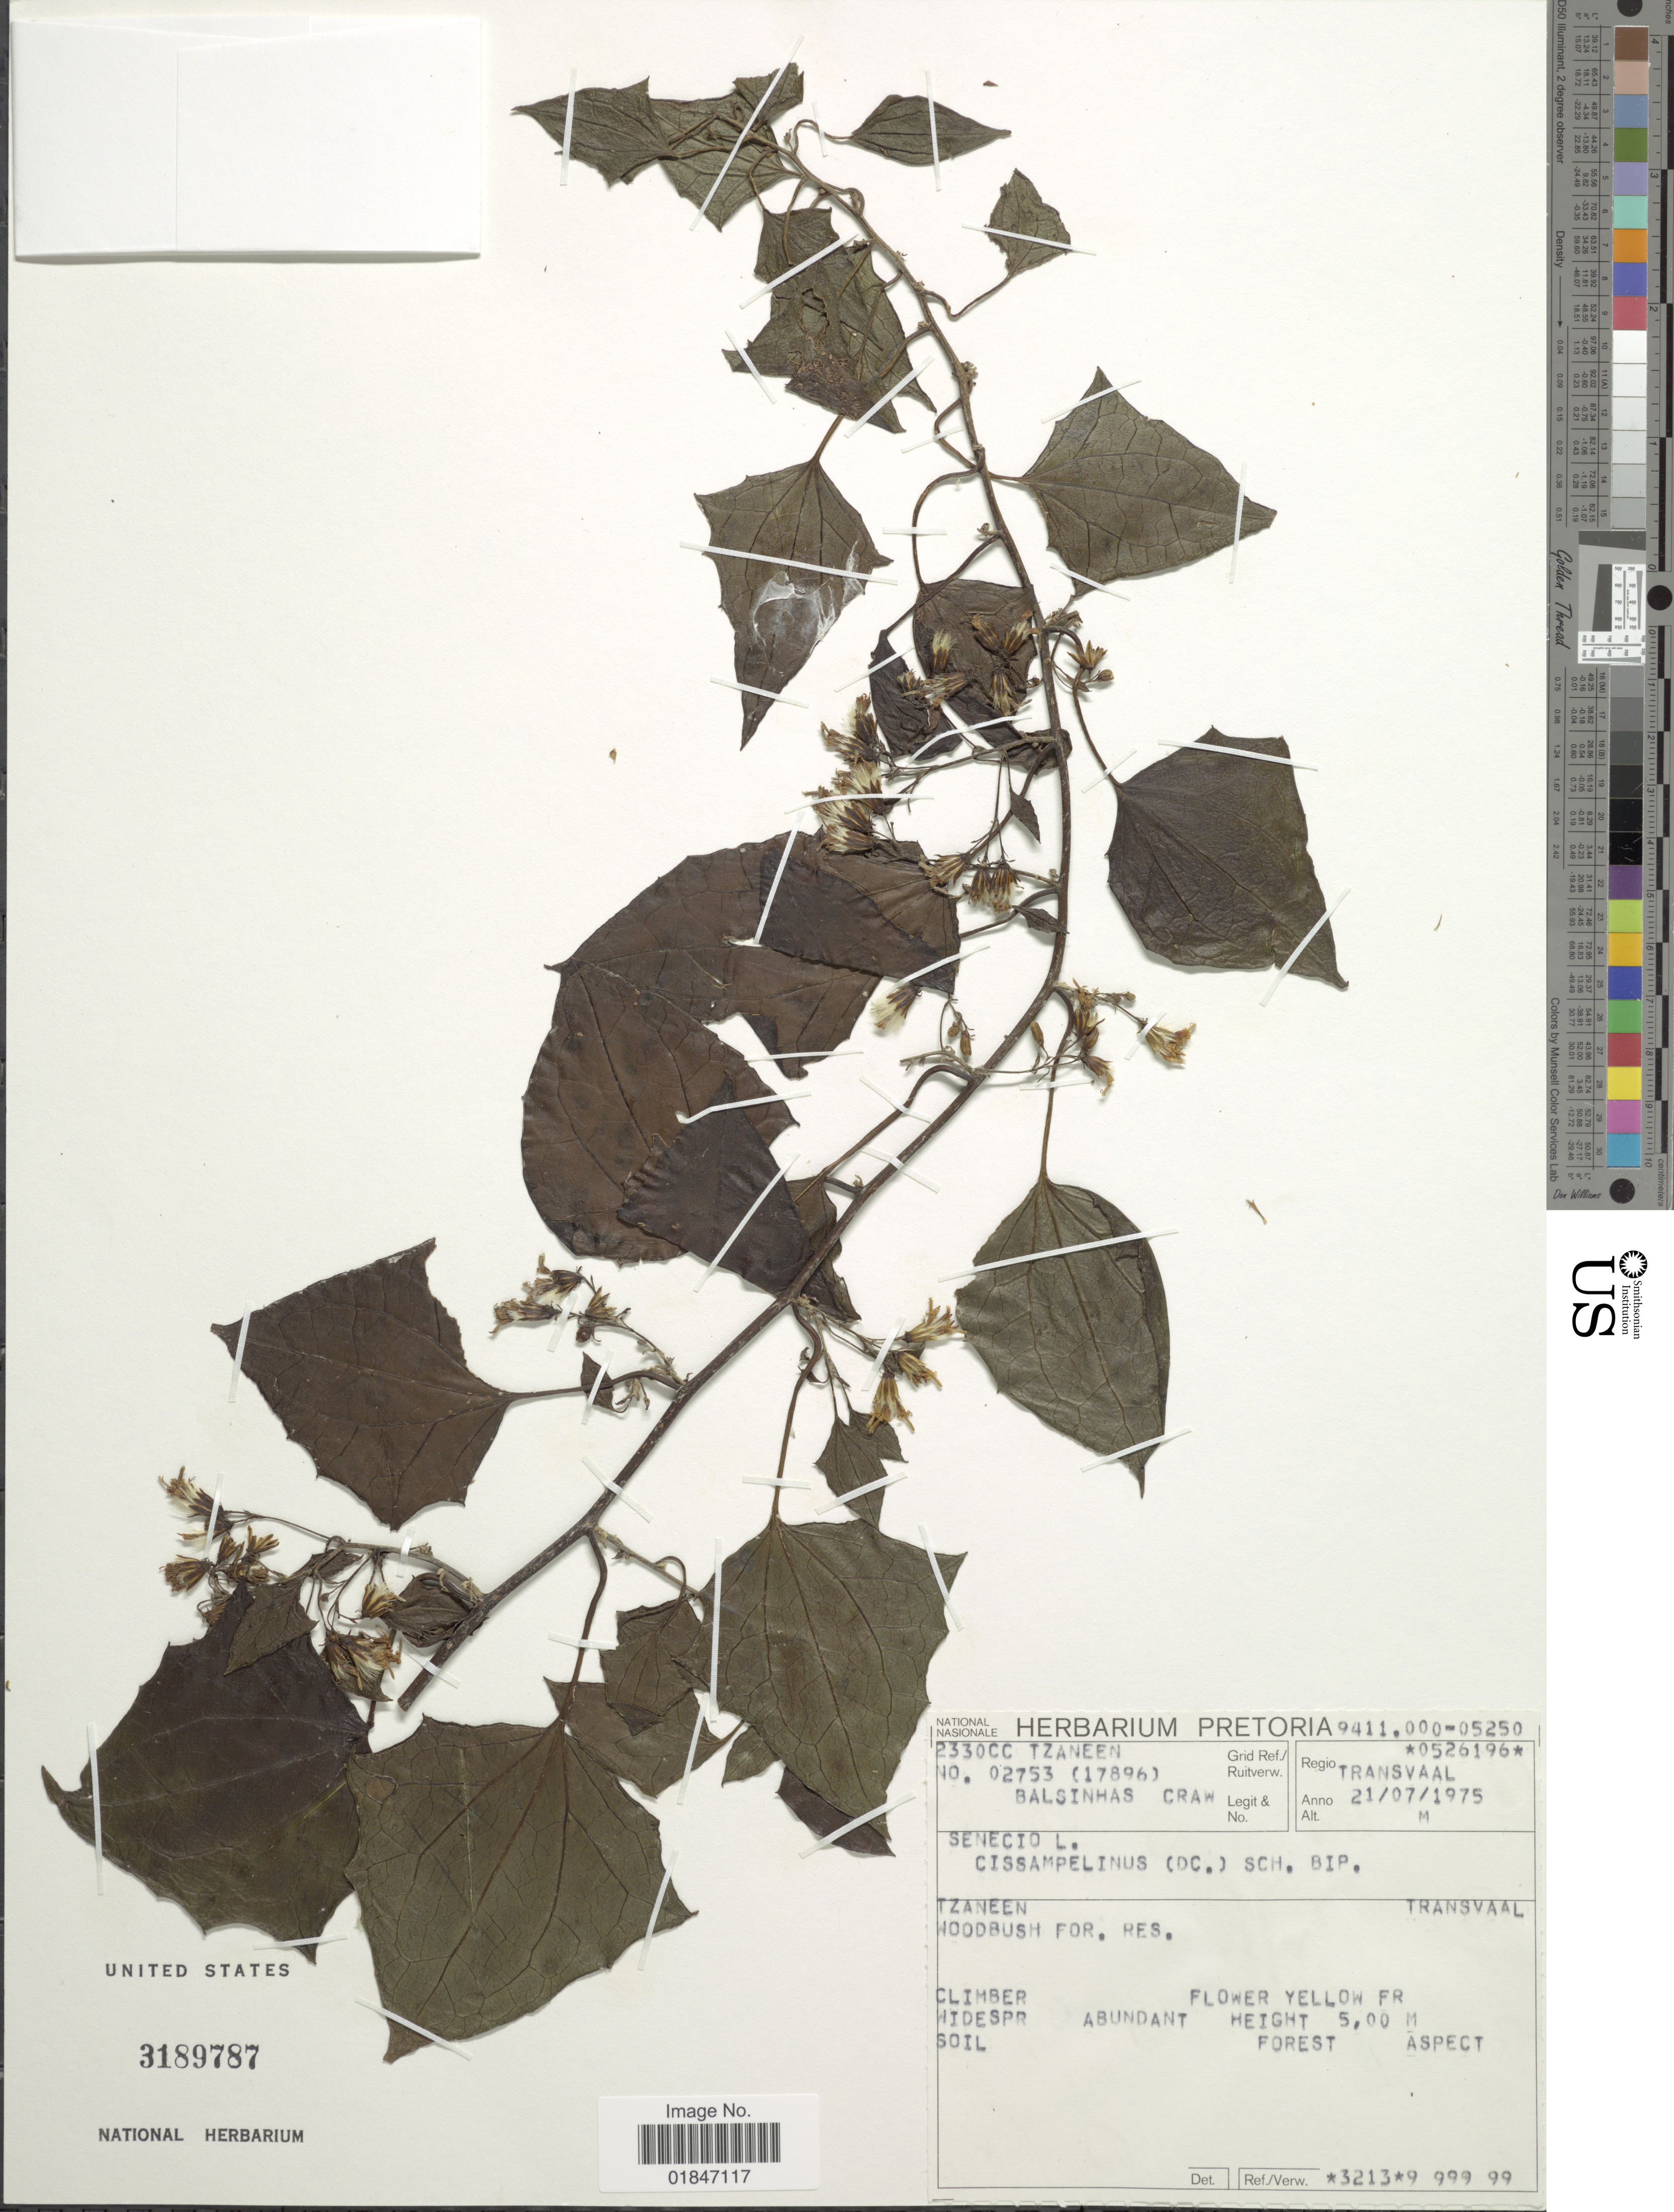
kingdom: Plantae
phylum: Tracheophyta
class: Magnoliopsida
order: Asterales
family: Asteraceae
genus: Mikaniopsis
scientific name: Mikaniopsis cissampelina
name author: (DC.) C. Jeffrey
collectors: B. Craw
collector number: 02753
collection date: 1975-07-21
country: South Africa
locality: Tzaneen, Transvaal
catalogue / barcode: US 3189787